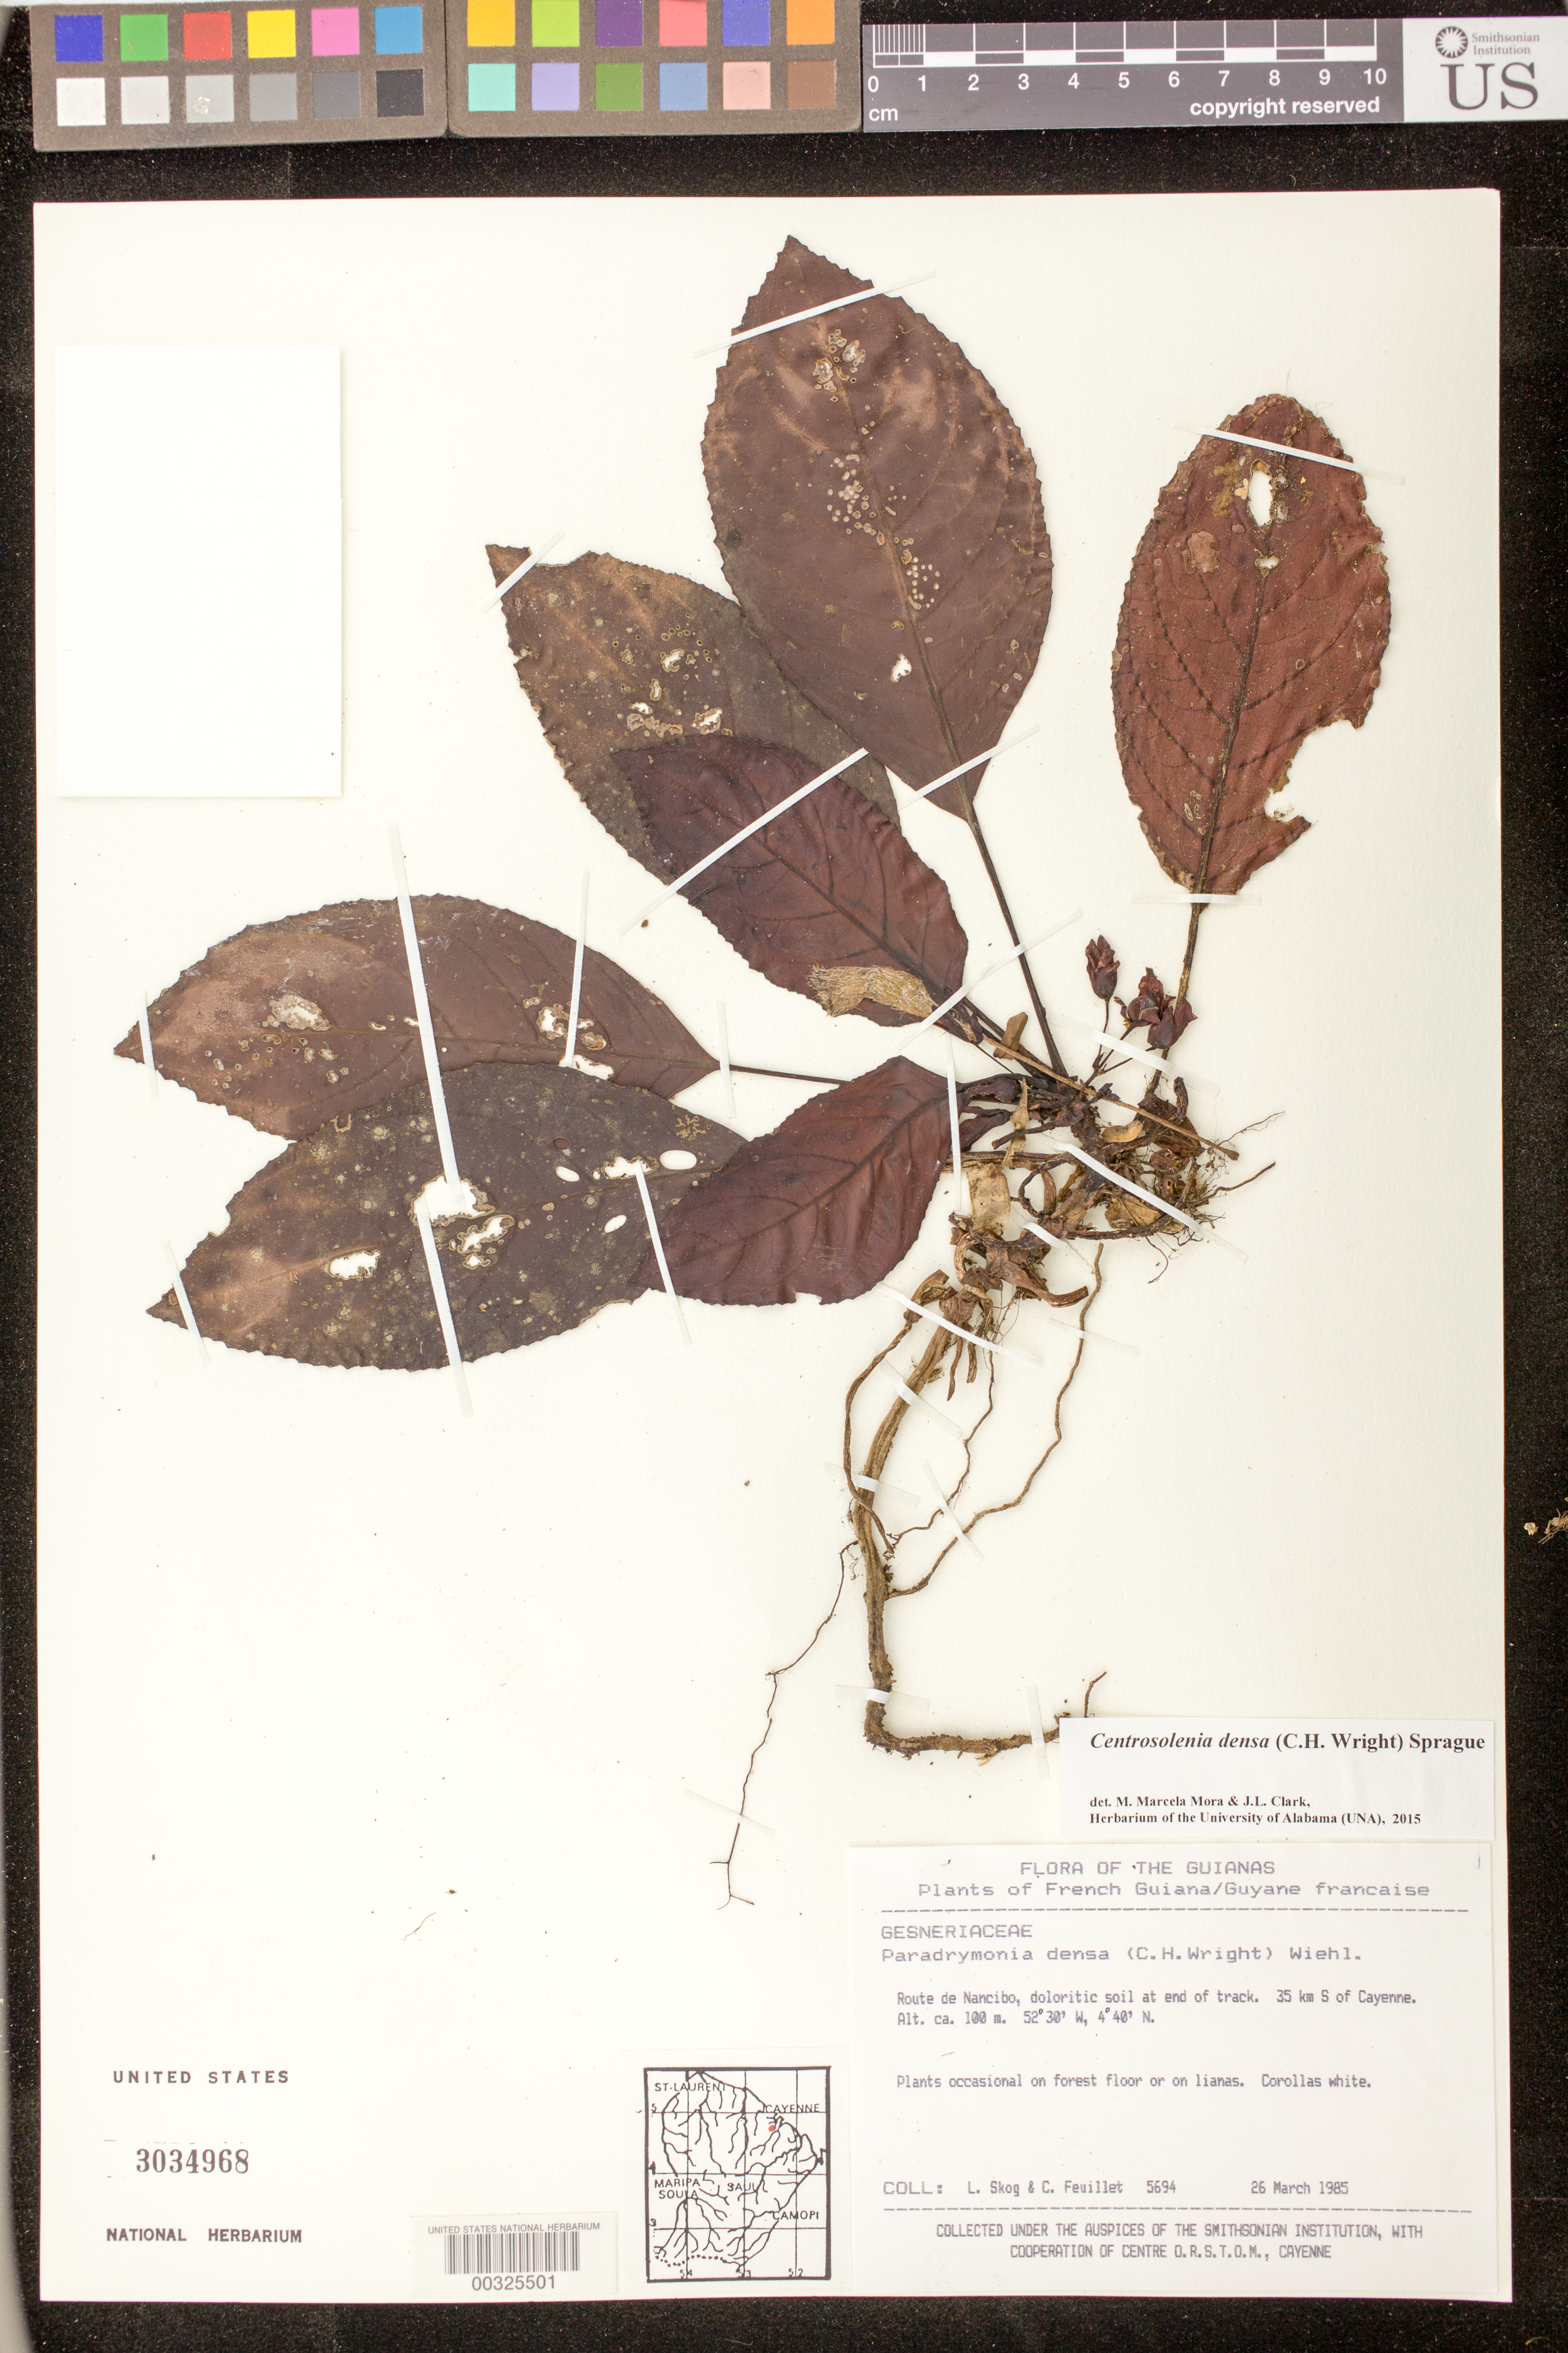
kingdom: Plantae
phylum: Tracheophyta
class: Magnoliopsida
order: Lamiales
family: Gesneriaceae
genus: Centrosolenia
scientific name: Centrosolenia densa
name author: (C.H. Wright) Sprague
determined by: Mora, M. M.; Clark, J. L.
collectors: L. E. Skog & C. Feuillet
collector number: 5694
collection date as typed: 26 Mar 1985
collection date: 1985-03-26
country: French Guiana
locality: Route de Nancibo, ... , 35 km S of Cayenne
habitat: Doloritic soil at end of track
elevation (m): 100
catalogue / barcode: US 3034968